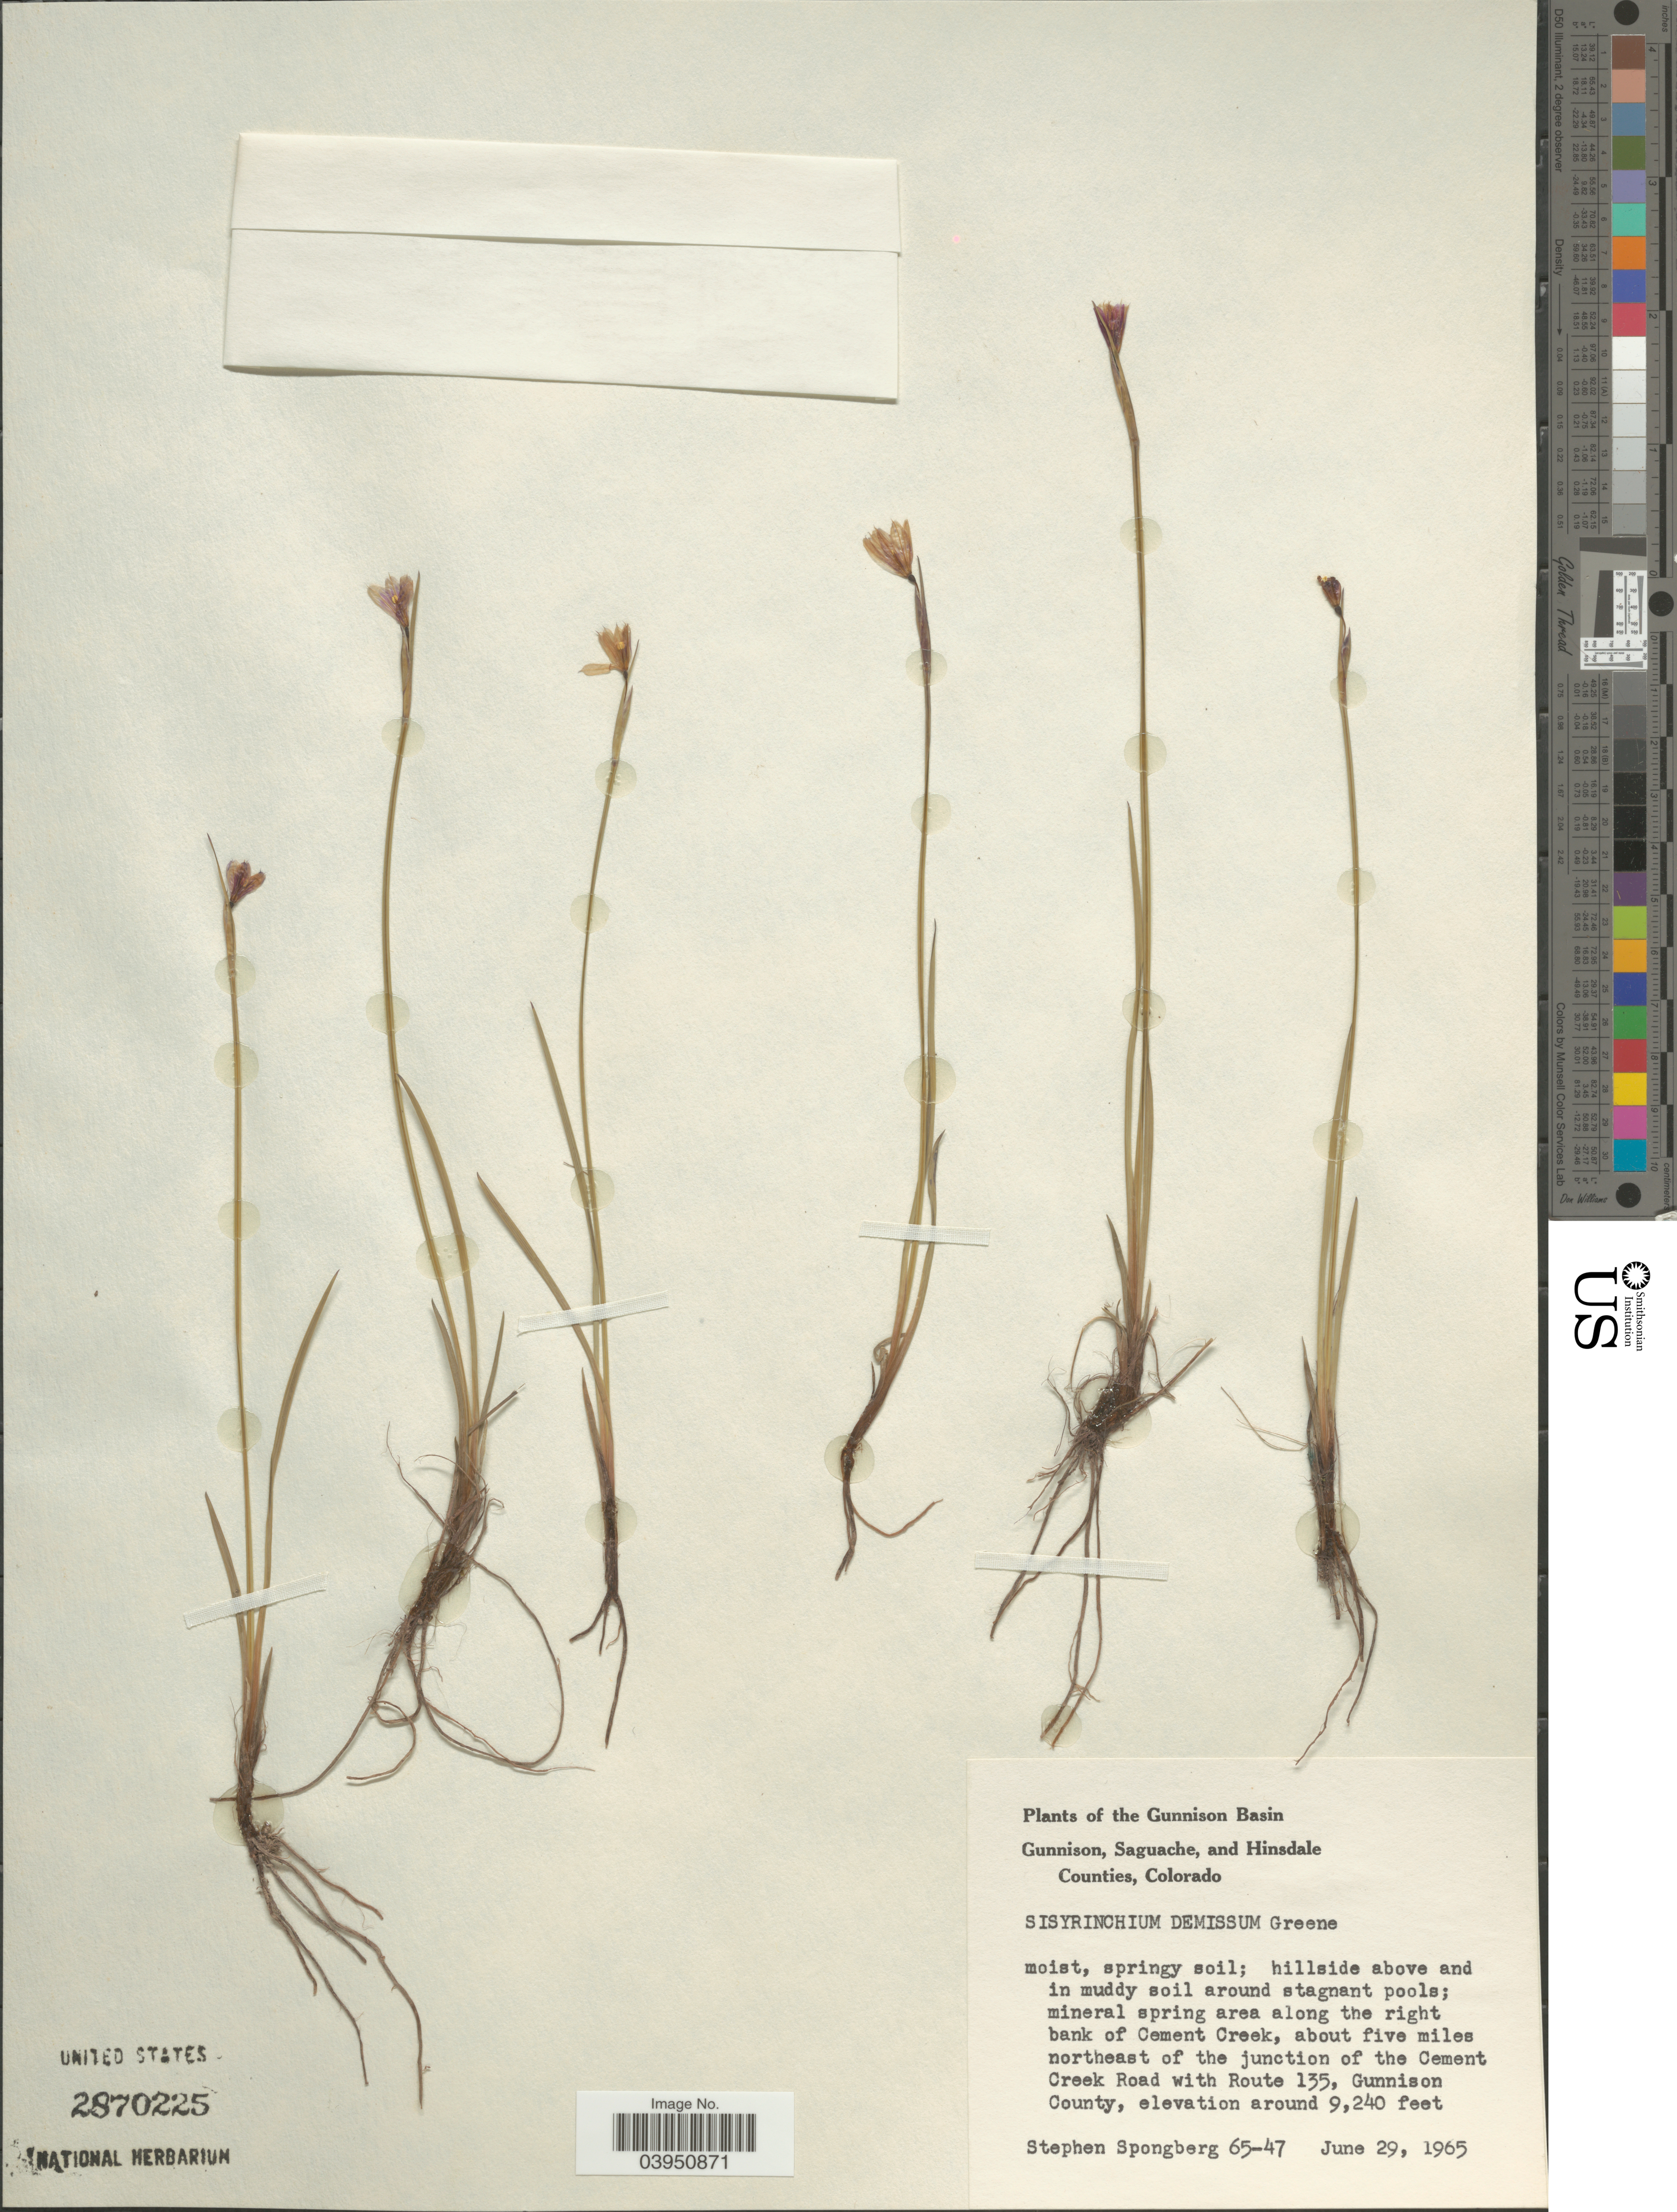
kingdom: Plantae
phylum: Tracheophyta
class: Liliopsida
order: Asparagales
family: Iridaceae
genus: Sisyrinchium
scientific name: Sisyrinchium demissum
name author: Greene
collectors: S. A.Spongberg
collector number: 65-47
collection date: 1965-06-29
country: United States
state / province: Colorado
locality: The Gunnison Basin. Along the right bank of Cement Creek, about five miles northeast of the junction of the Cement Creek Road with Route 135, Gunnison County.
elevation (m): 2816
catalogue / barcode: US 2870225